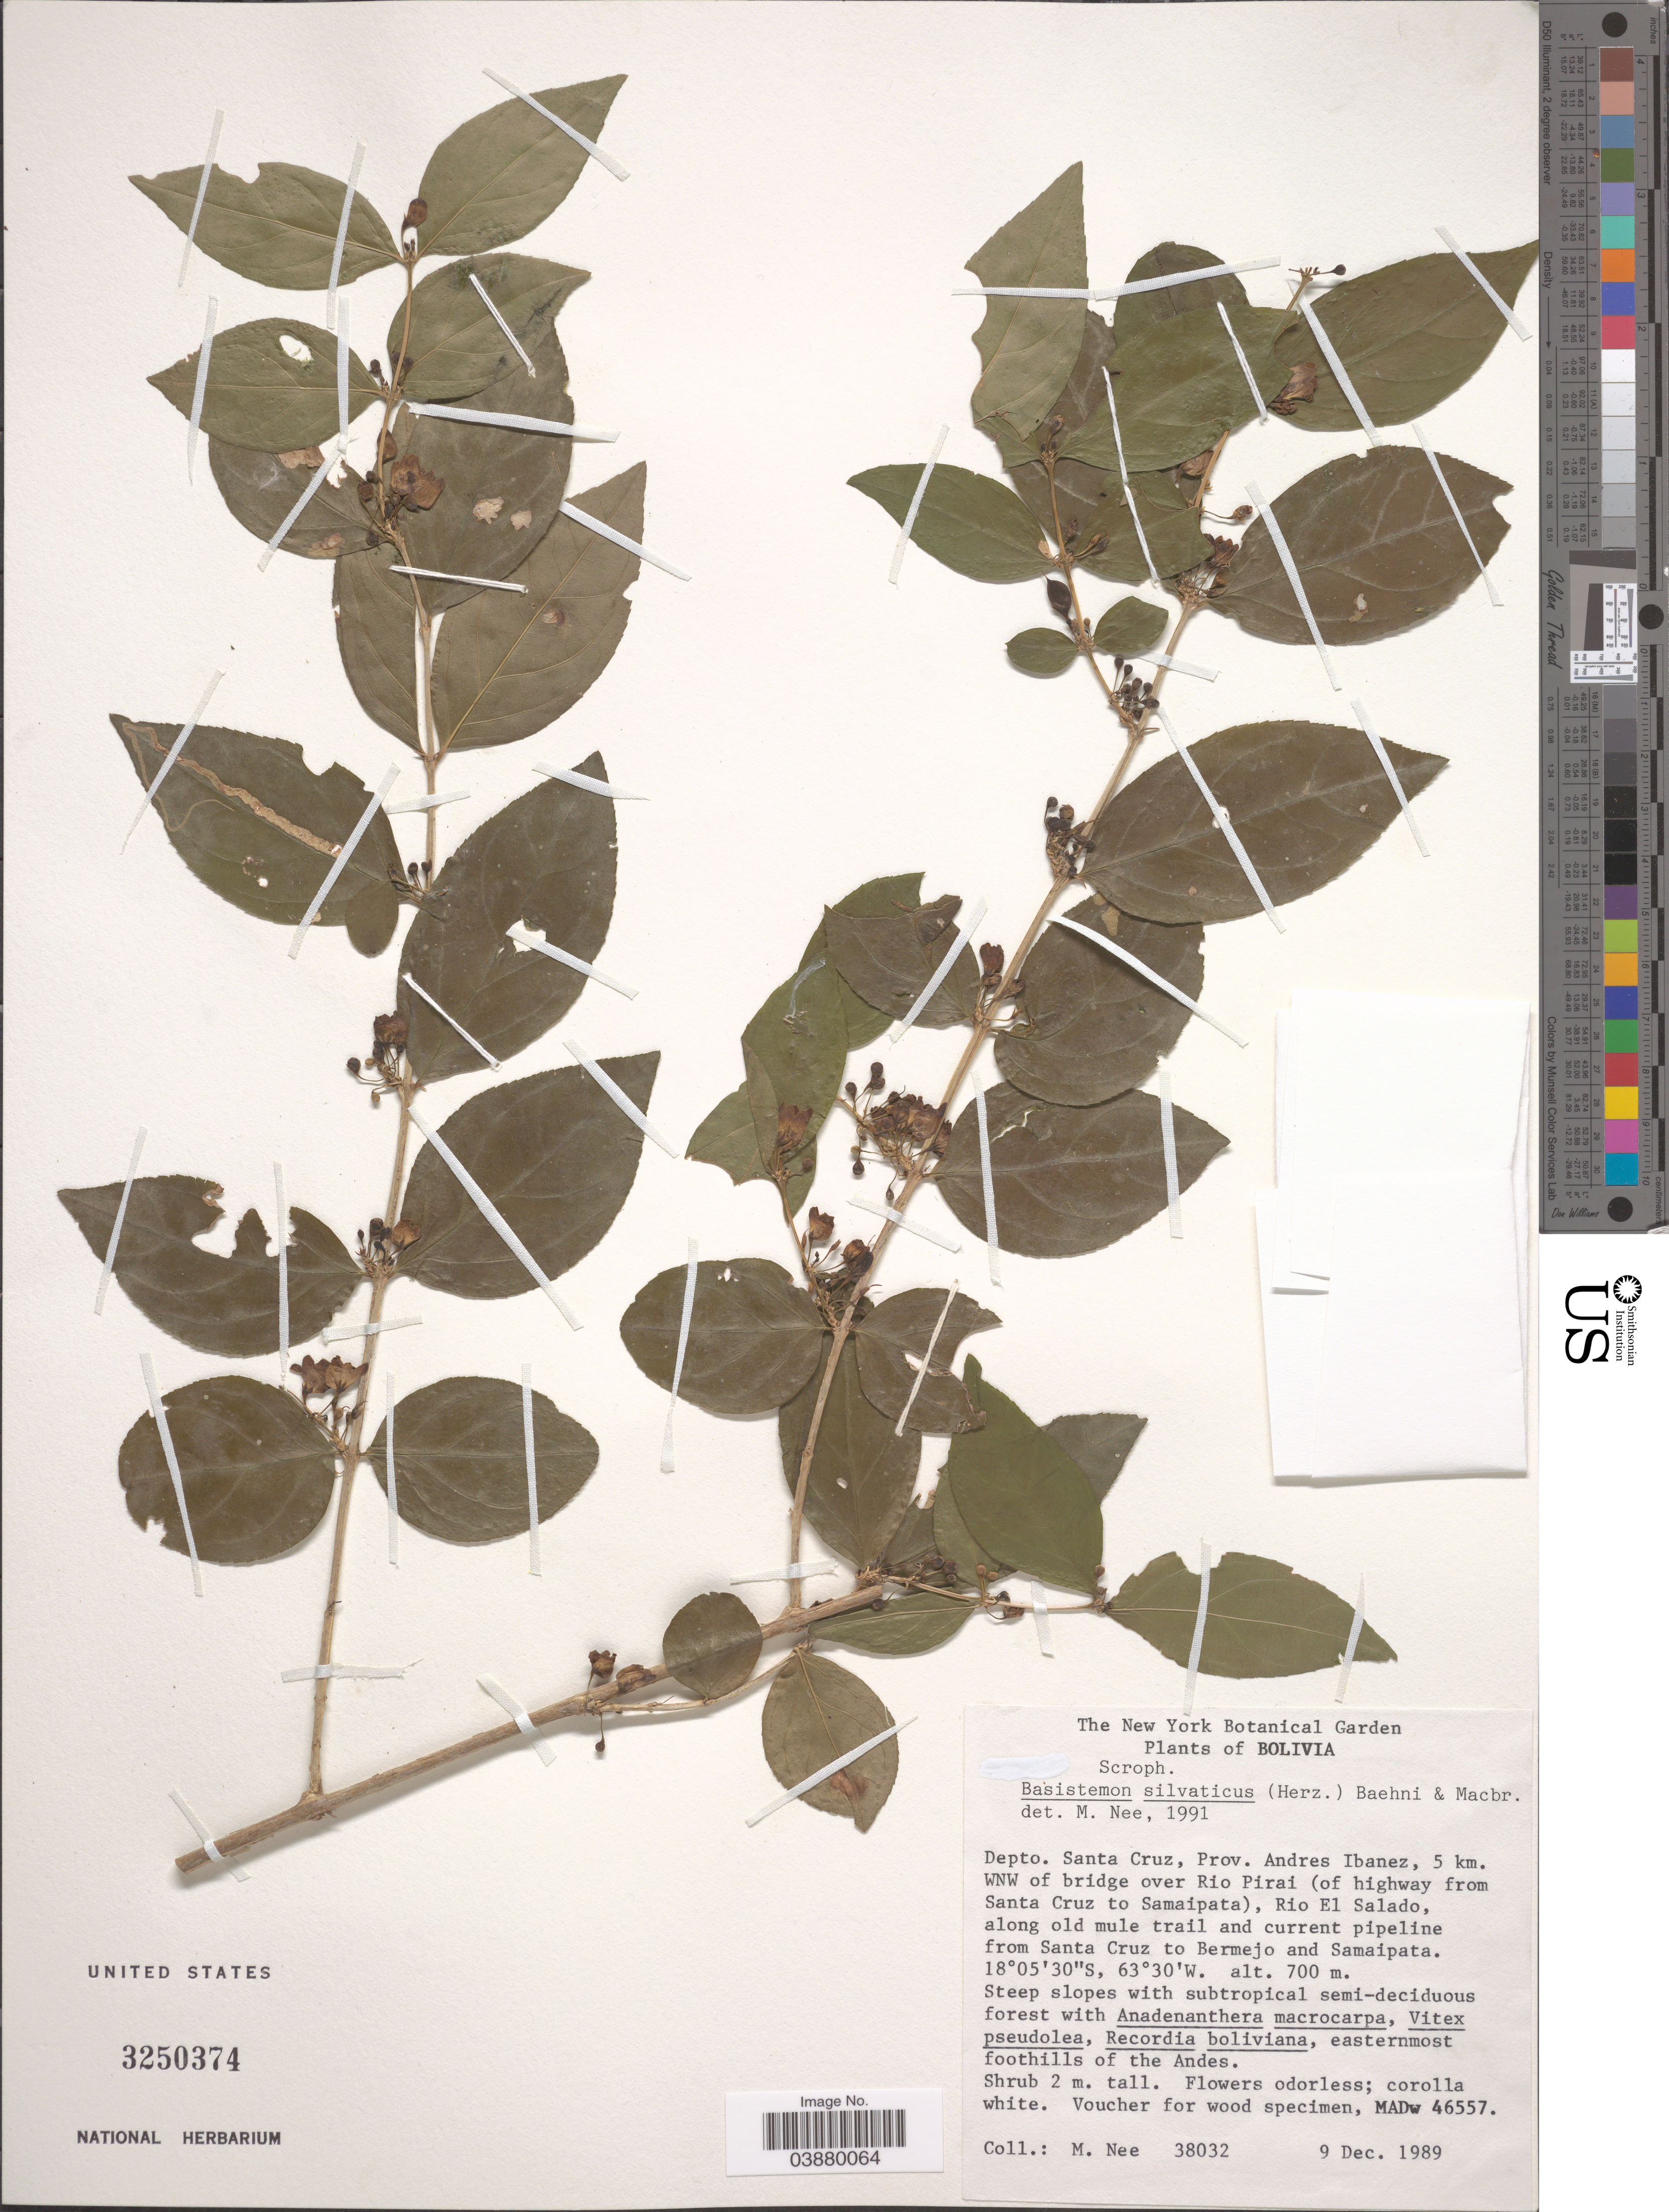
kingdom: Plantae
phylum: Tracheophyta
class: Magnoliopsida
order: Lamiales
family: Plantaginaceae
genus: Basistemon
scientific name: Basistemon silvaticum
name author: (Herzog) Baehni & J.F. Macbr.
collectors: M. Nee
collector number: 38032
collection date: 1989-12-09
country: Bolivia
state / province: Santa Cruz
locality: Depto. Santa Cruz, Prov. Andres Ibanez, 5 km. WNW of bridge over Rio Pirai (of highway from Santa Cruz to Samaipata), Rio El Salado, along old mule trail and current pipeline from Santa Cruz to Bermejo and Samaipata. Easternmost foothills of the Andes.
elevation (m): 700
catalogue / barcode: US 3250374